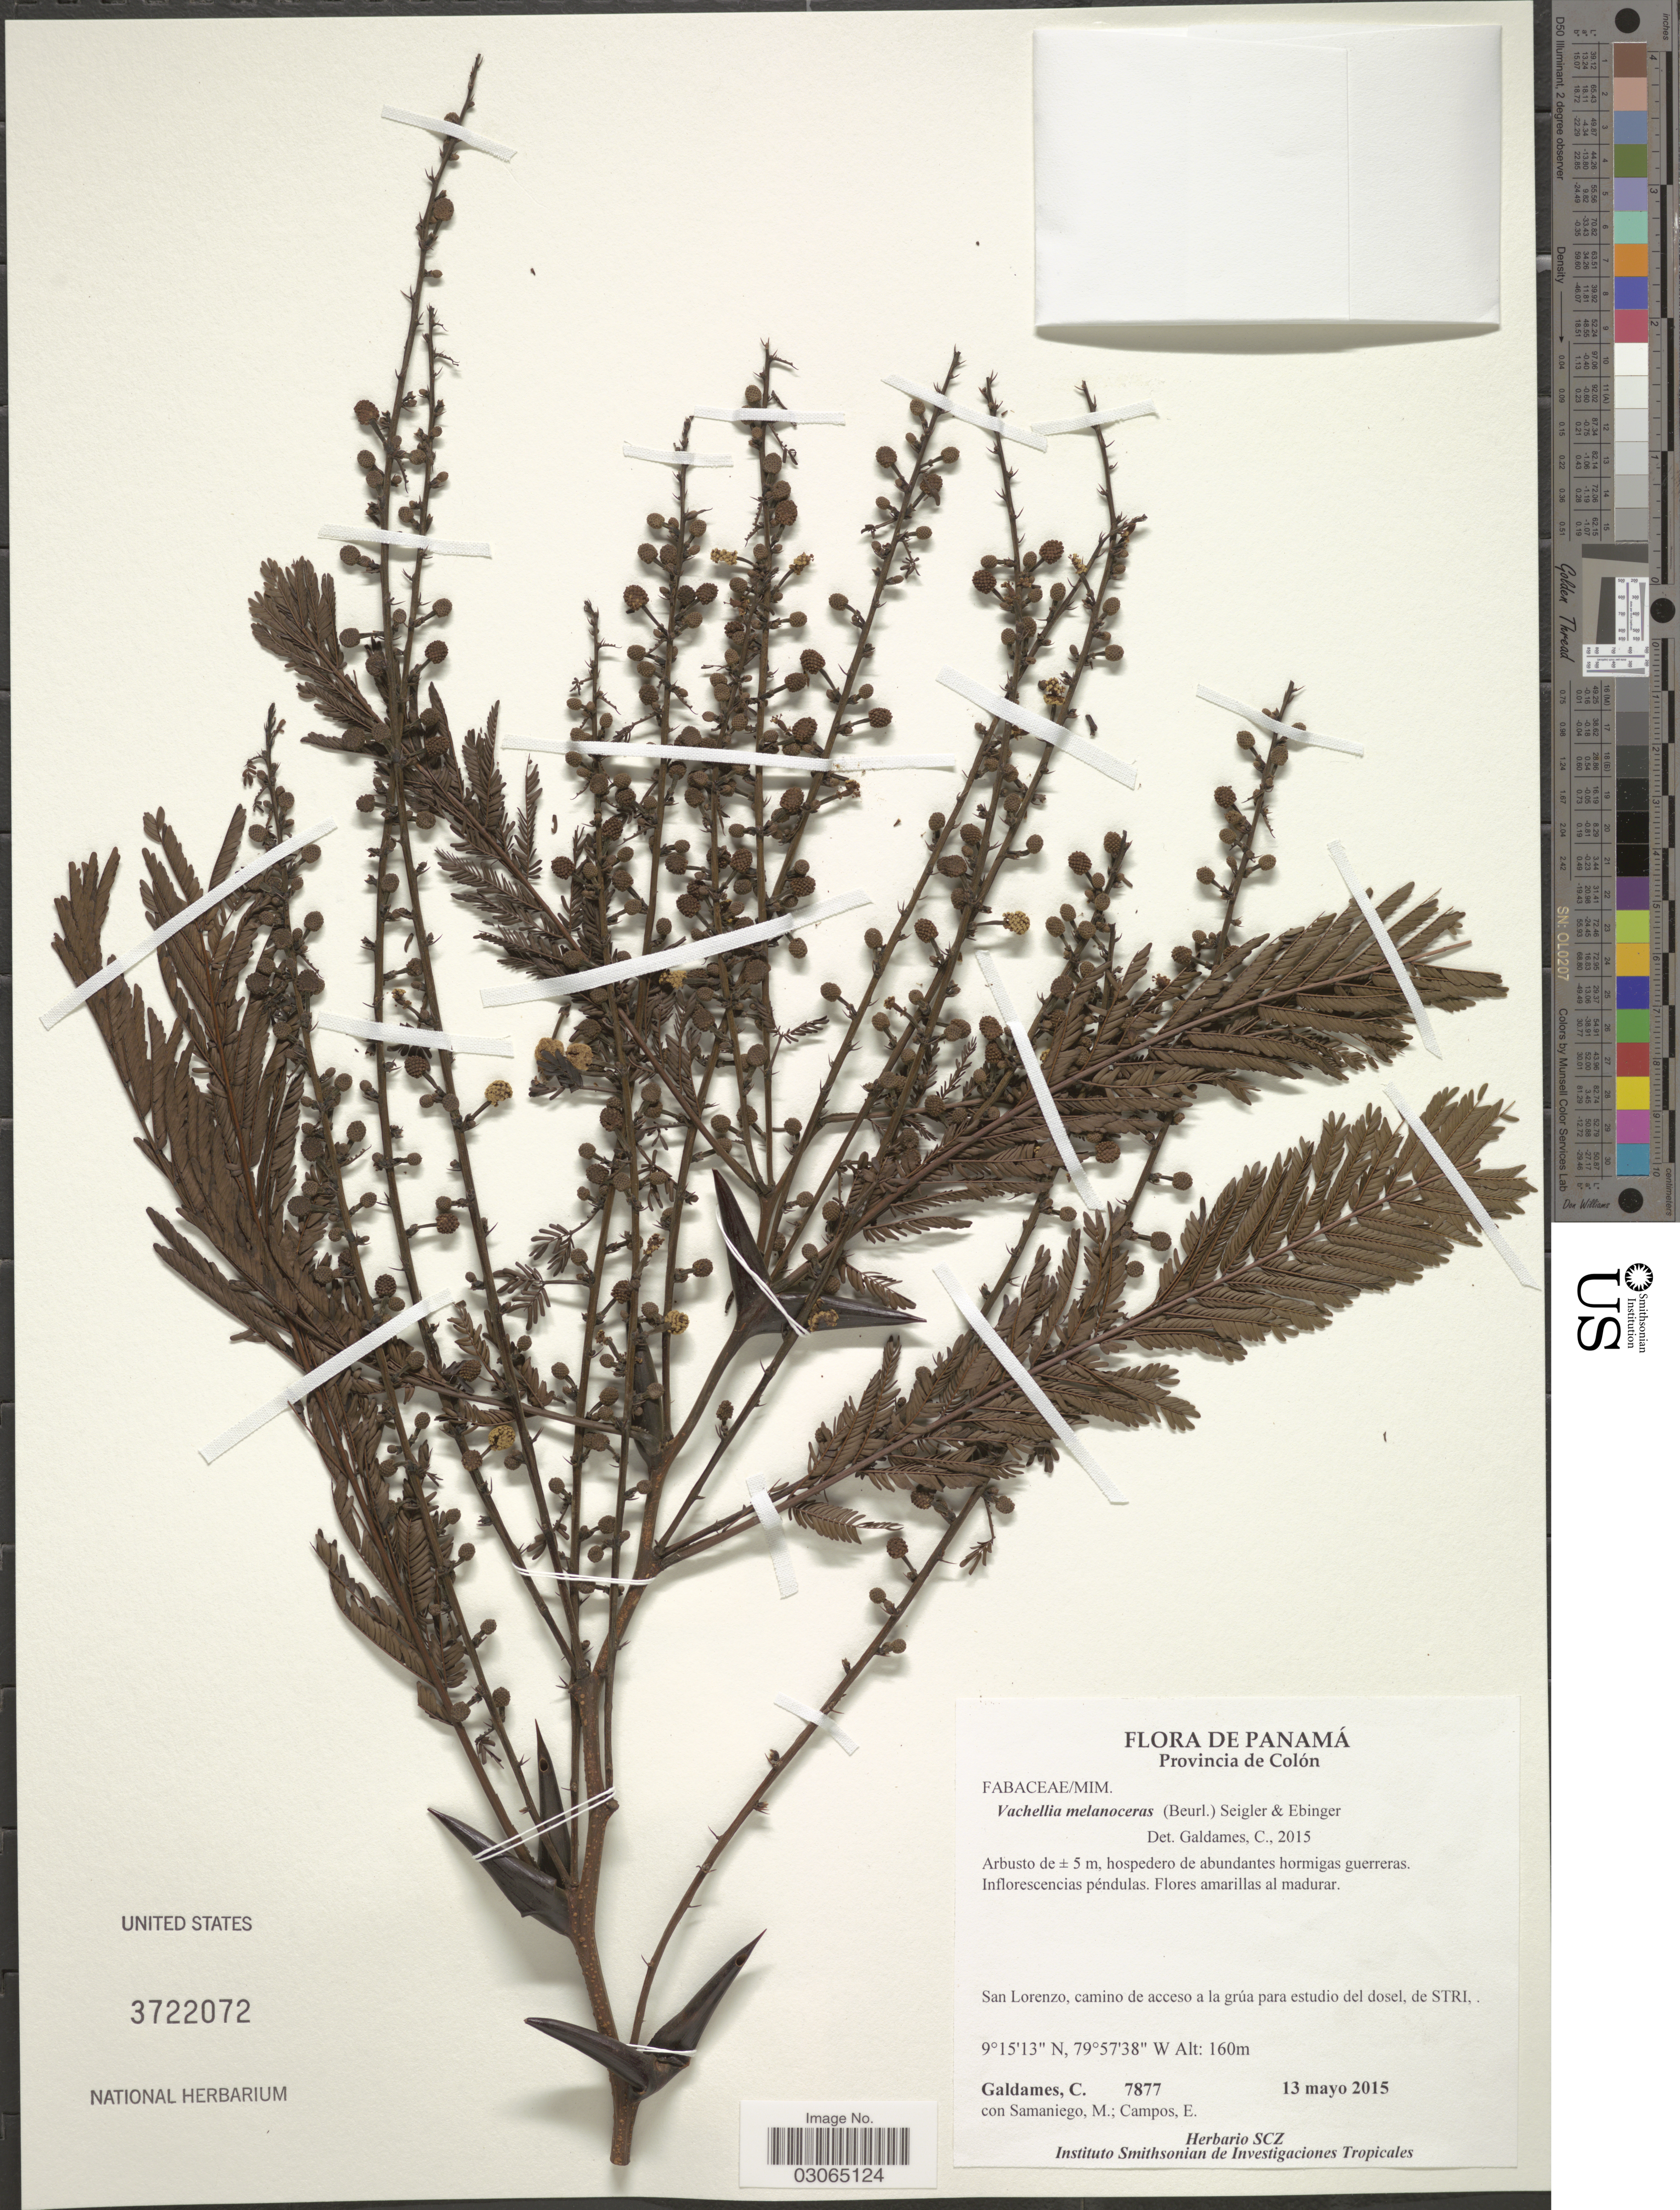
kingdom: Plantae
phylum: Tracheophyta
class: Magnoliopsida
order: Fabales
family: Fabaceae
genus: Vachellia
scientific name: Vachellia melanoceras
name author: (Beurl.) Seigler & Ebinger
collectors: C. Galdames, M. Samaniego & E. Campos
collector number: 7877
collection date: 2015-05-13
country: Panama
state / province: Colón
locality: San Lorenzo, camino de acceso a la grúa para estudio del dosel, de STRI.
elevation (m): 160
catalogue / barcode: US 3722072